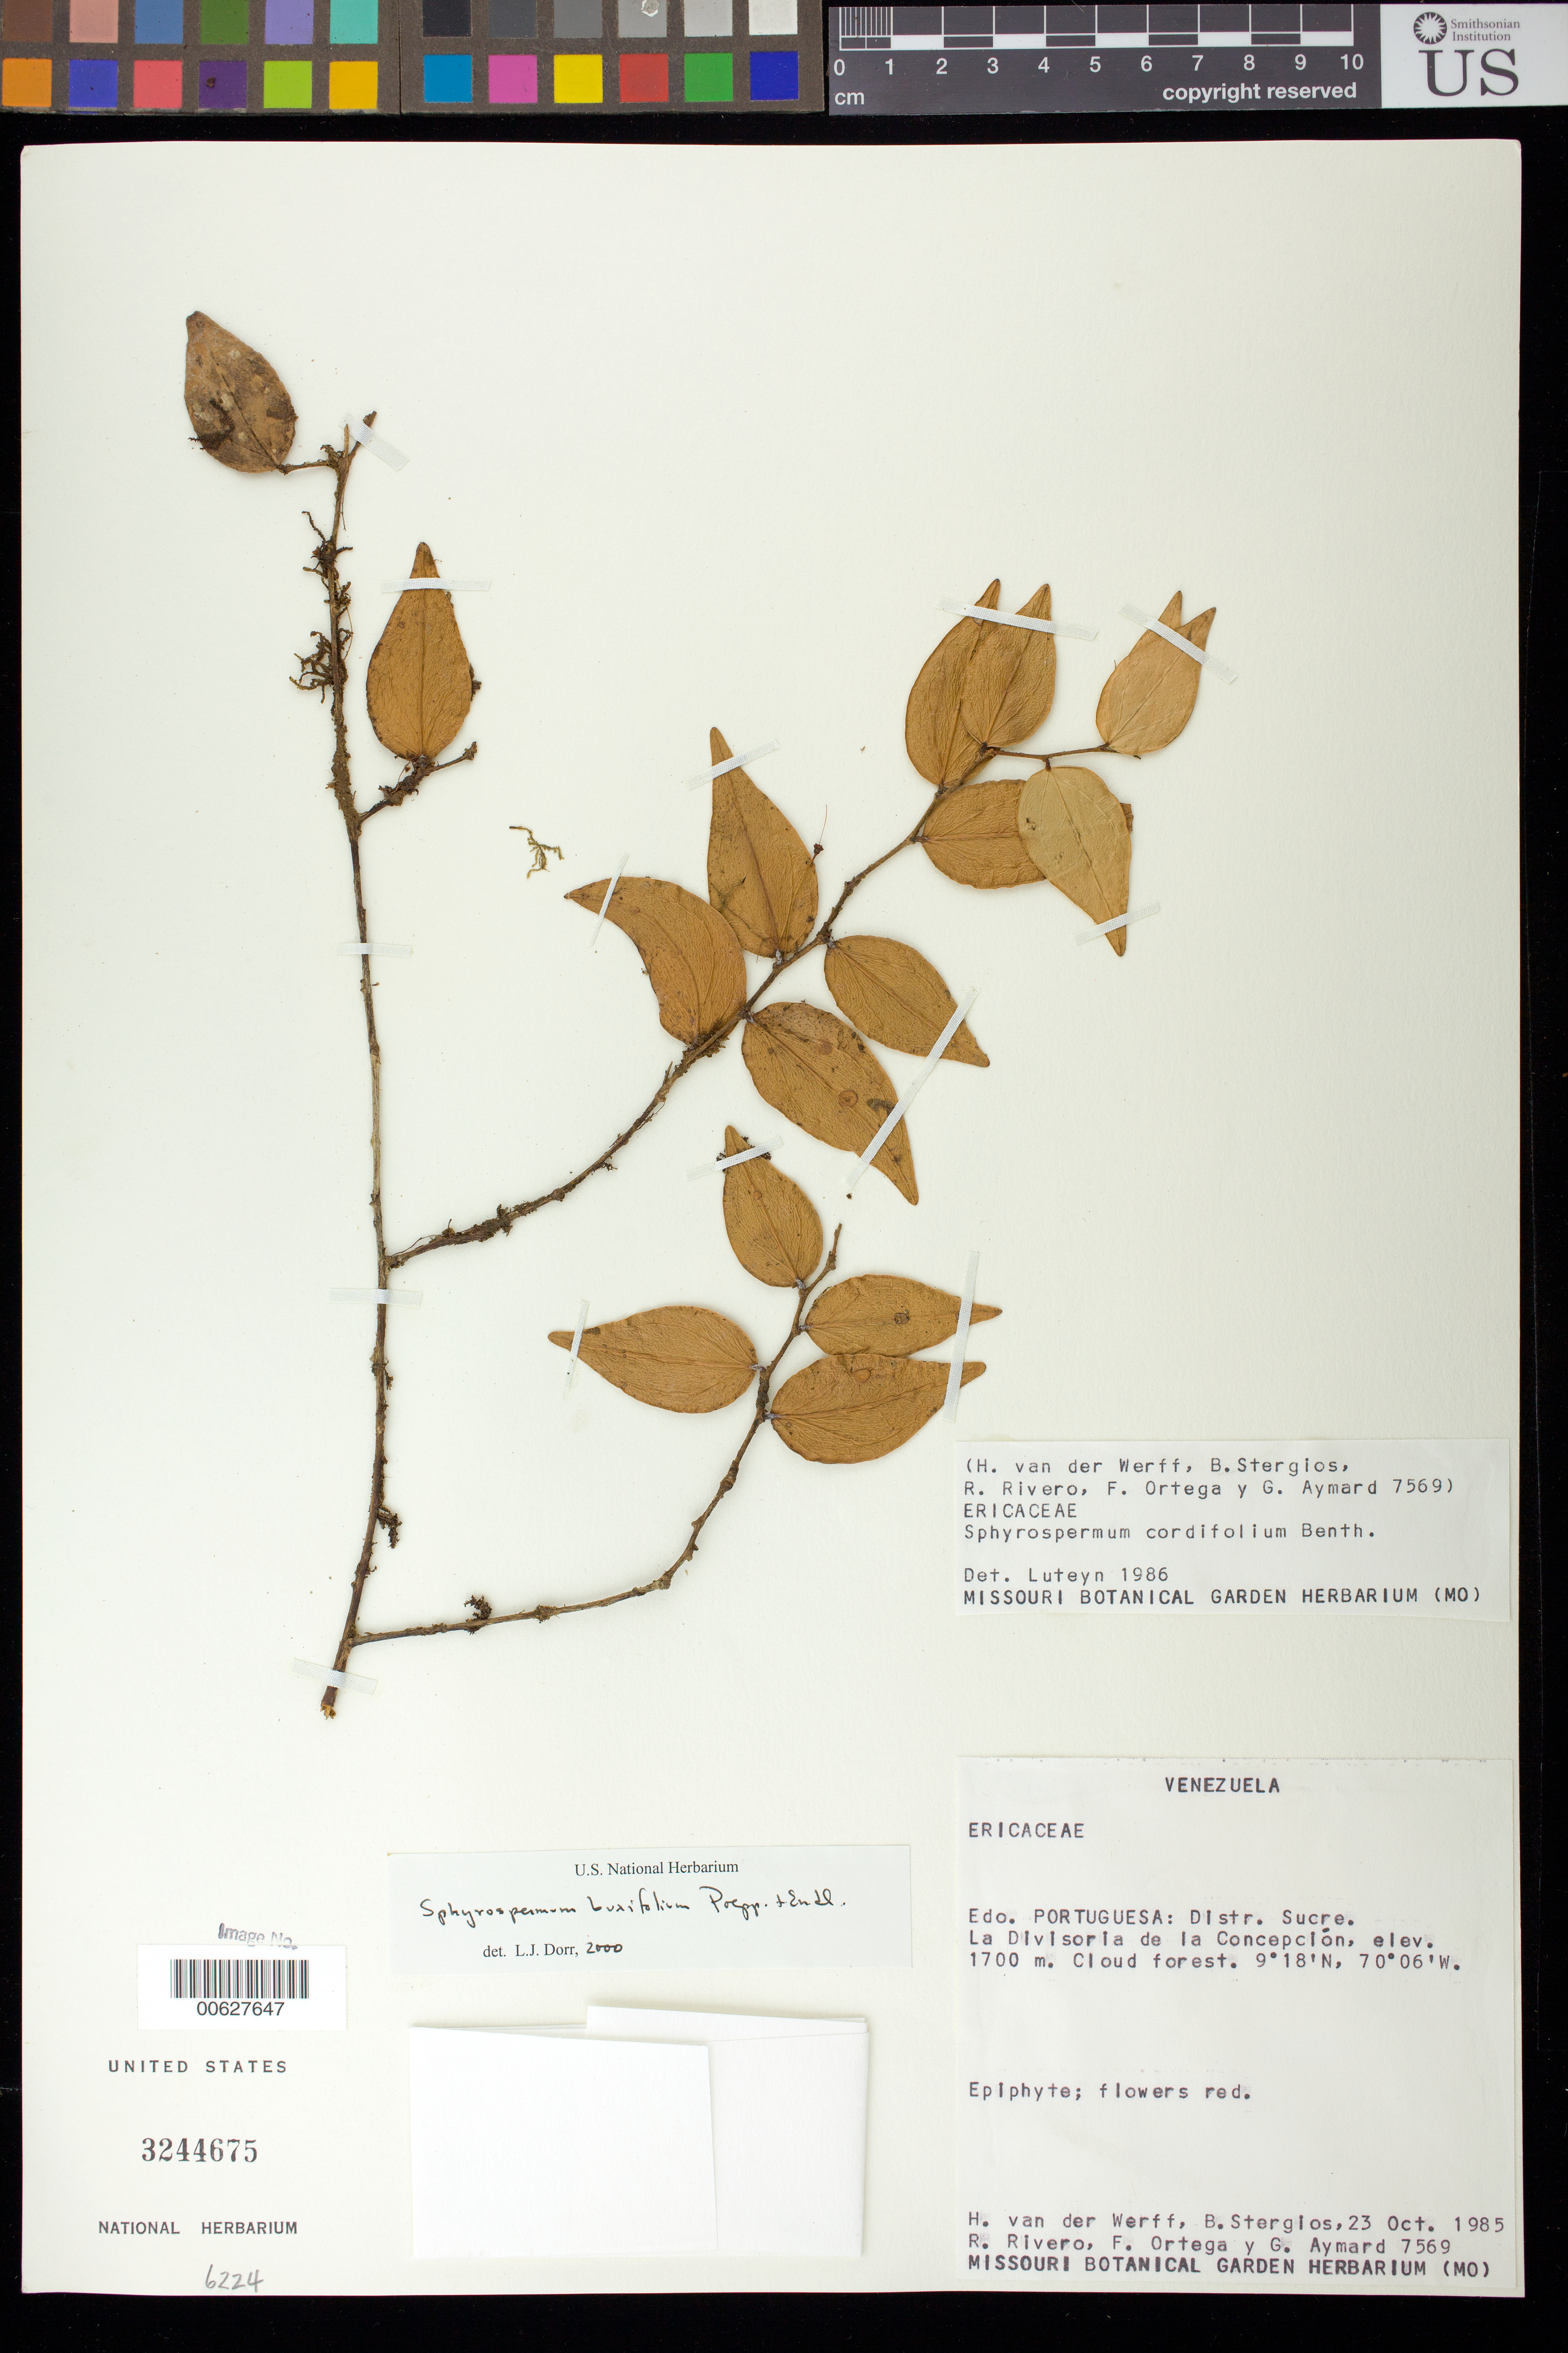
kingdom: Plantae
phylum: Tracheophyta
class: Magnoliopsida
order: Ericales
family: Ericaceae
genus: Sphyrospermum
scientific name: Sphyrospermum buxifolium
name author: Poepp. & Endl.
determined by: Dorr, L. J., (BOT), Smithsonian Institution - National Museum of Natural History (UNITED STATES)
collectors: H. van der Werff, B. G. Stergios, R. Rivero, F. J. Ortega & G. A. Aymard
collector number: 7569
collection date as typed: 23 Oct 1985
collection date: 1985-10-23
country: Venezuela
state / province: Portuguesa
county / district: Sucre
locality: La Divisoria de la Concepcion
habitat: Cloud forest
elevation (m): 1700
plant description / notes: MO, US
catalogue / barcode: US 3244675